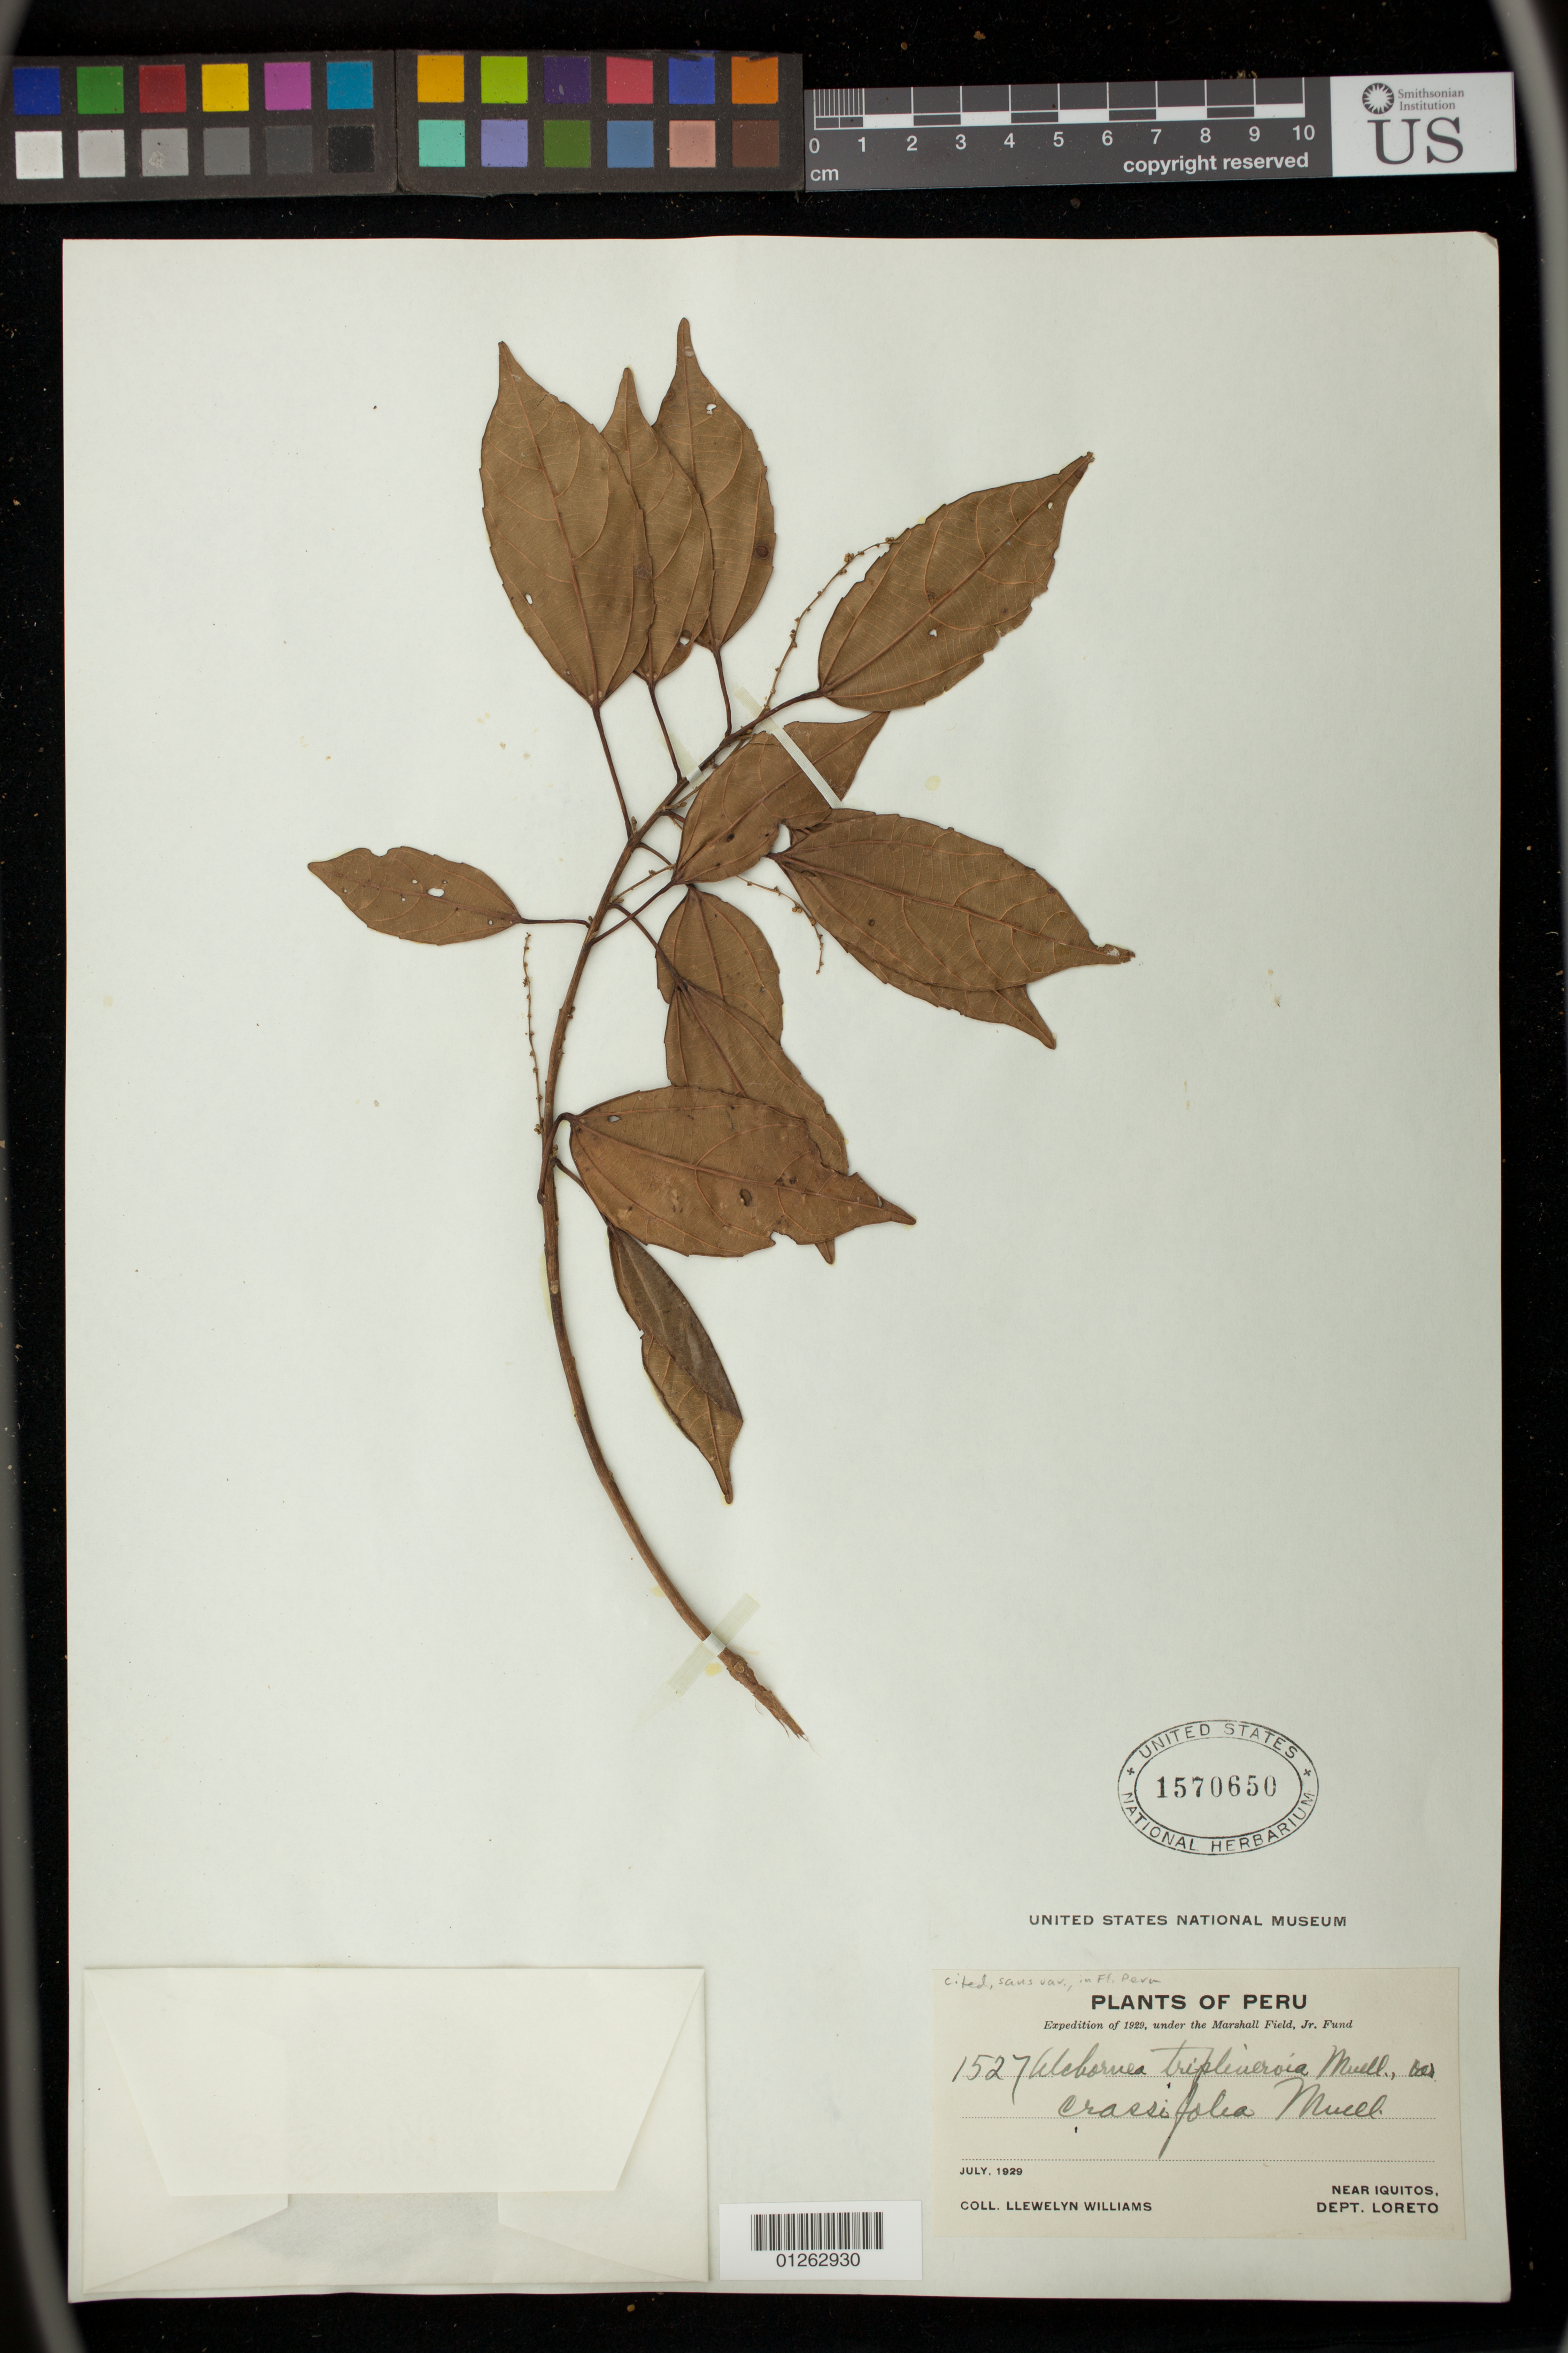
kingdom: Plantae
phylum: Tracheophyta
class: Magnoliopsida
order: Malpighiales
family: Euphorbiaceae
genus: Alchornea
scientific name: Alchornea triplinervia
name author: (Spreng.) Müll. Arg.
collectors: Ll. Williams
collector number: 1527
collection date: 1929-07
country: Peru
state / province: Loreto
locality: near Iquitos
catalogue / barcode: US 1570650